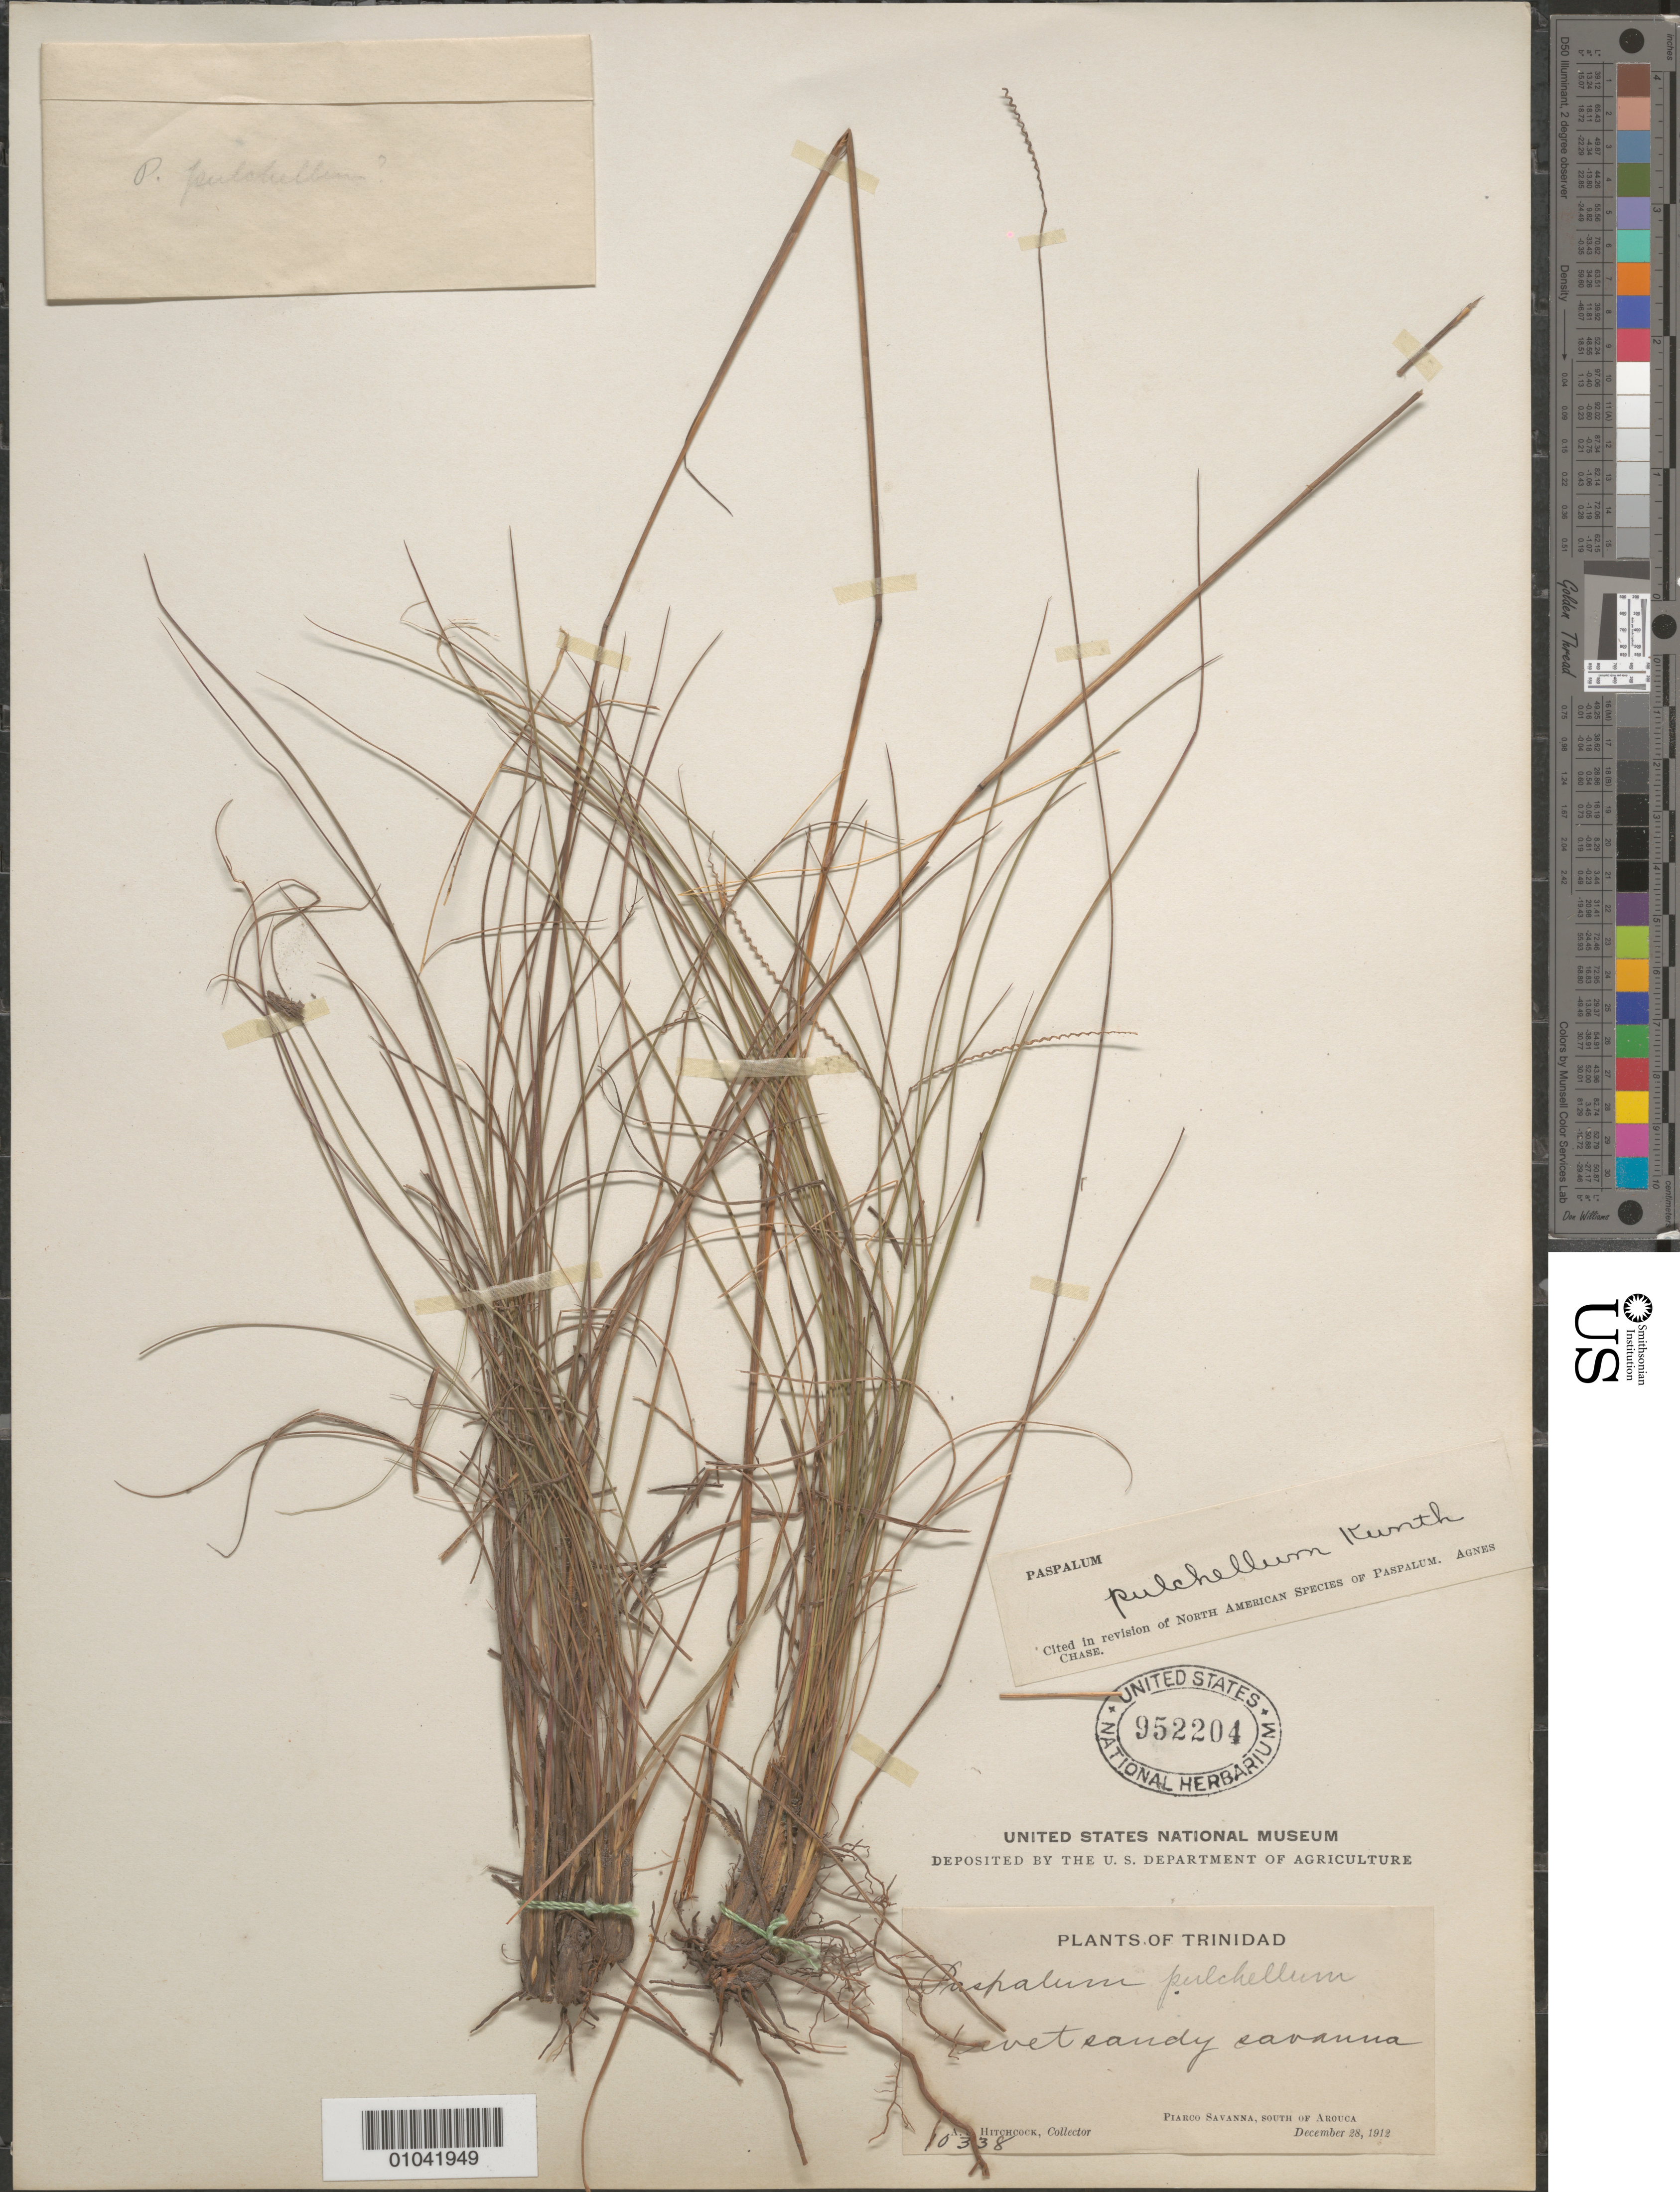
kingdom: Plantae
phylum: Tracheophyta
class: Liliopsida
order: Poales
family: Poaceae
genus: Paspalum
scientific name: Paspalum pulchellum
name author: Kunth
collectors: A. S. Hitchcock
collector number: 10338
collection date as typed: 28 Dec 1912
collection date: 1912-12-28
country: Trinidad and Tobago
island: Trinidad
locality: Piarco savanna, S of Arouca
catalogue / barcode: US 952204